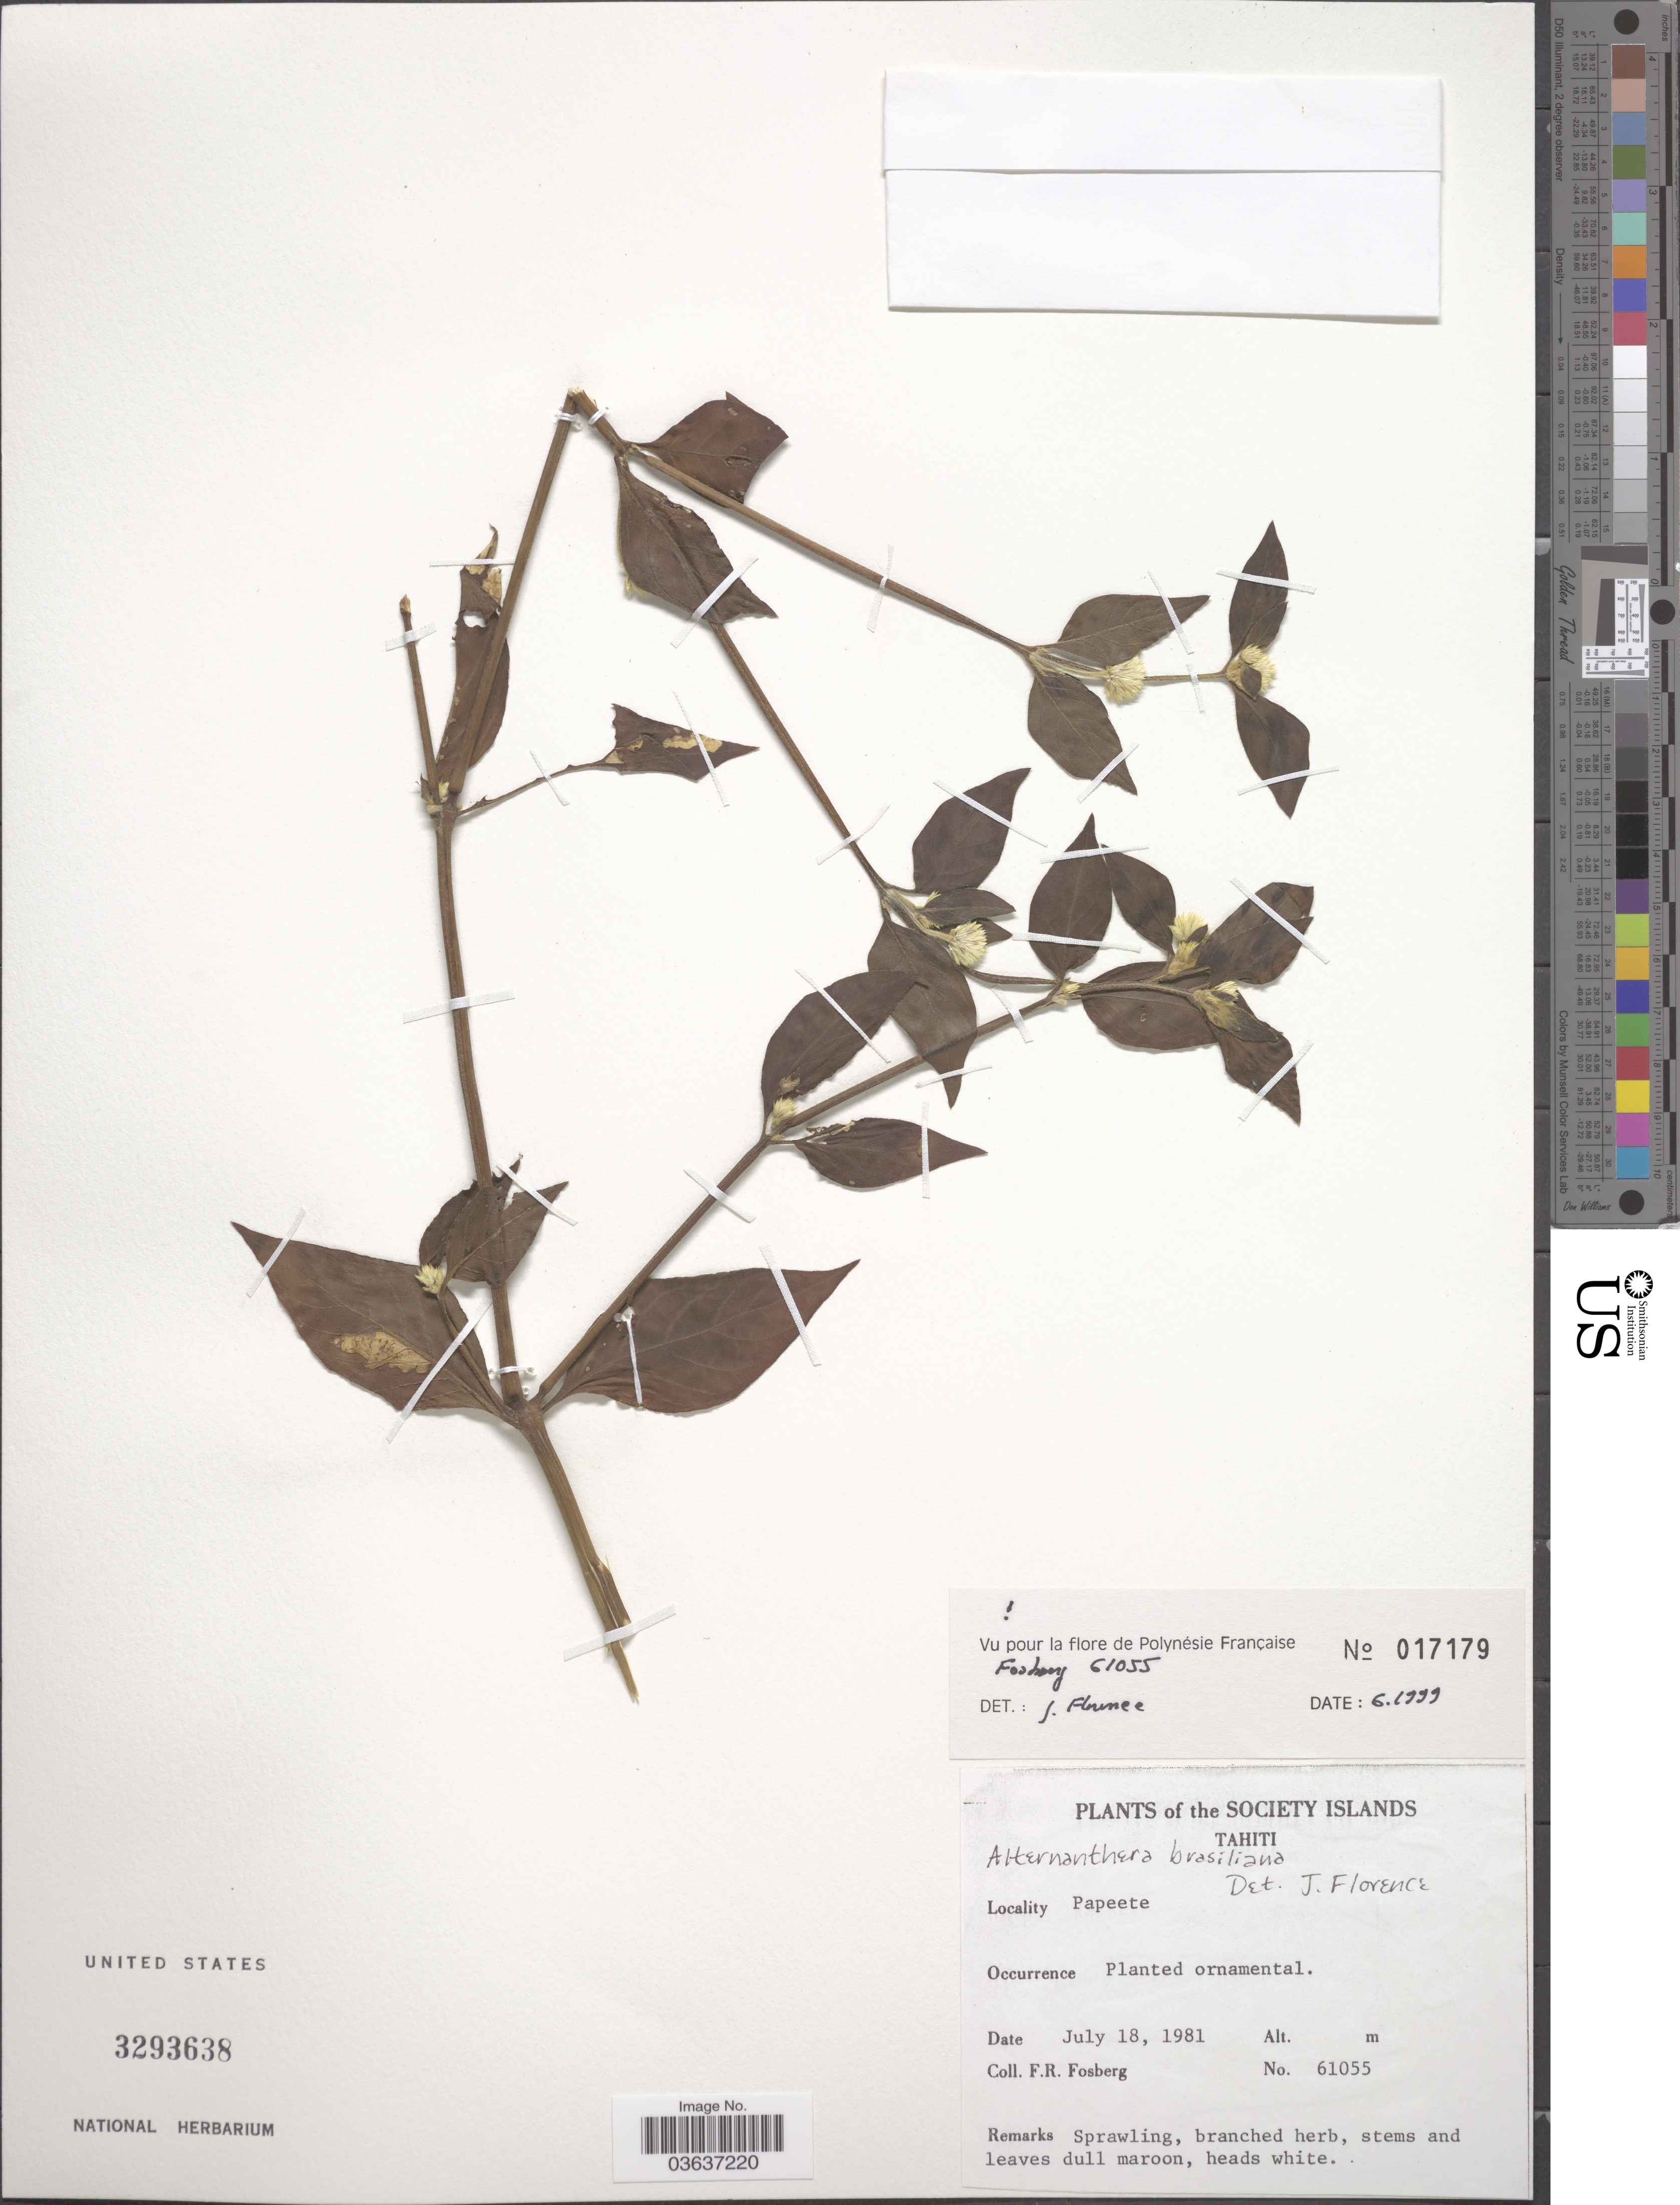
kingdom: Plantae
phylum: Tracheophyta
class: Magnoliopsida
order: Caryophyllales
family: Amaranthaceae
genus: Alternanthera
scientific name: Alternanthera brasiliana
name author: (L.) Kuntze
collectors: F. R. Fosberg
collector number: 61055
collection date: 1981-07-18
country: French Polynesia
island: Tahiti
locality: The Society Islands. Tahiti. Papeete.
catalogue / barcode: US 3293638